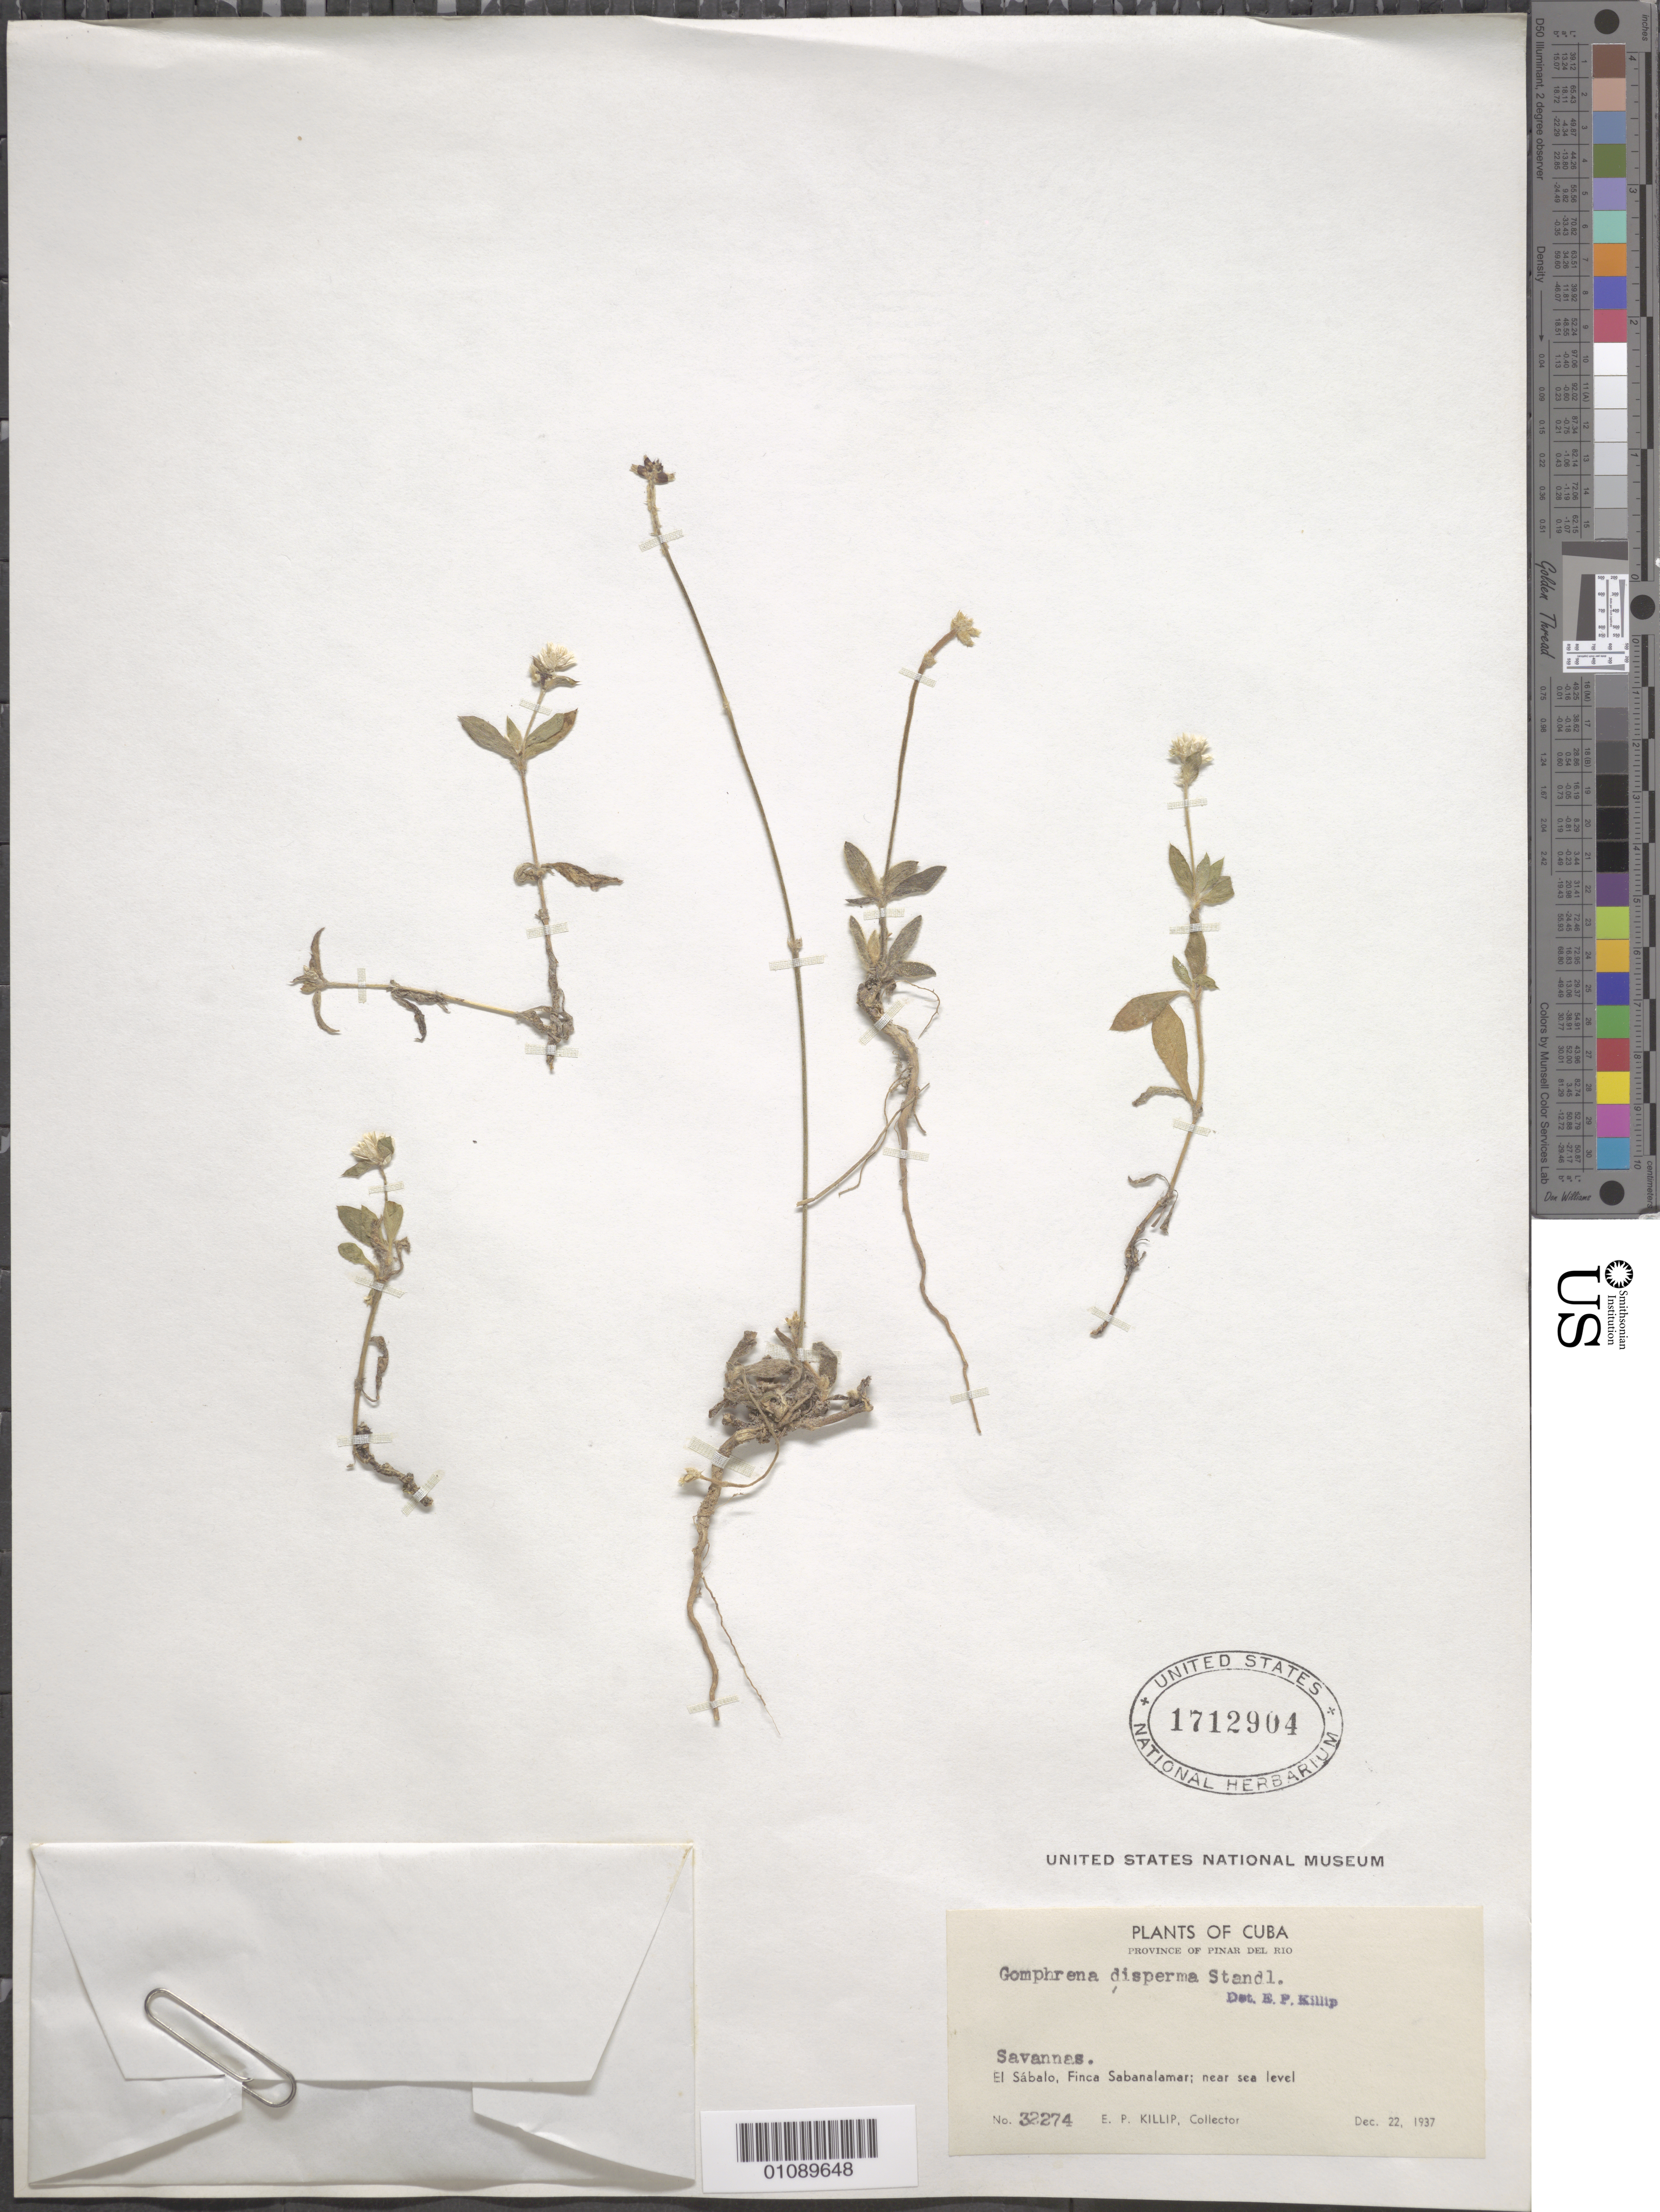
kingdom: Plantae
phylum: Tracheophyta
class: Magnoliopsida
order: Caryophyllales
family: Amaranthaceae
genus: Gomphrena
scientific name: Gomphrena dispersa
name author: Standl.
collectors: E. P. Killip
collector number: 32274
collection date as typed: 22 Dec 1937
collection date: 1937-12-22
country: Cuba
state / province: Pinar del Rio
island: Cuba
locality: El Sabalo, Finca sabanalamar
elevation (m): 0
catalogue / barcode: US 1712904